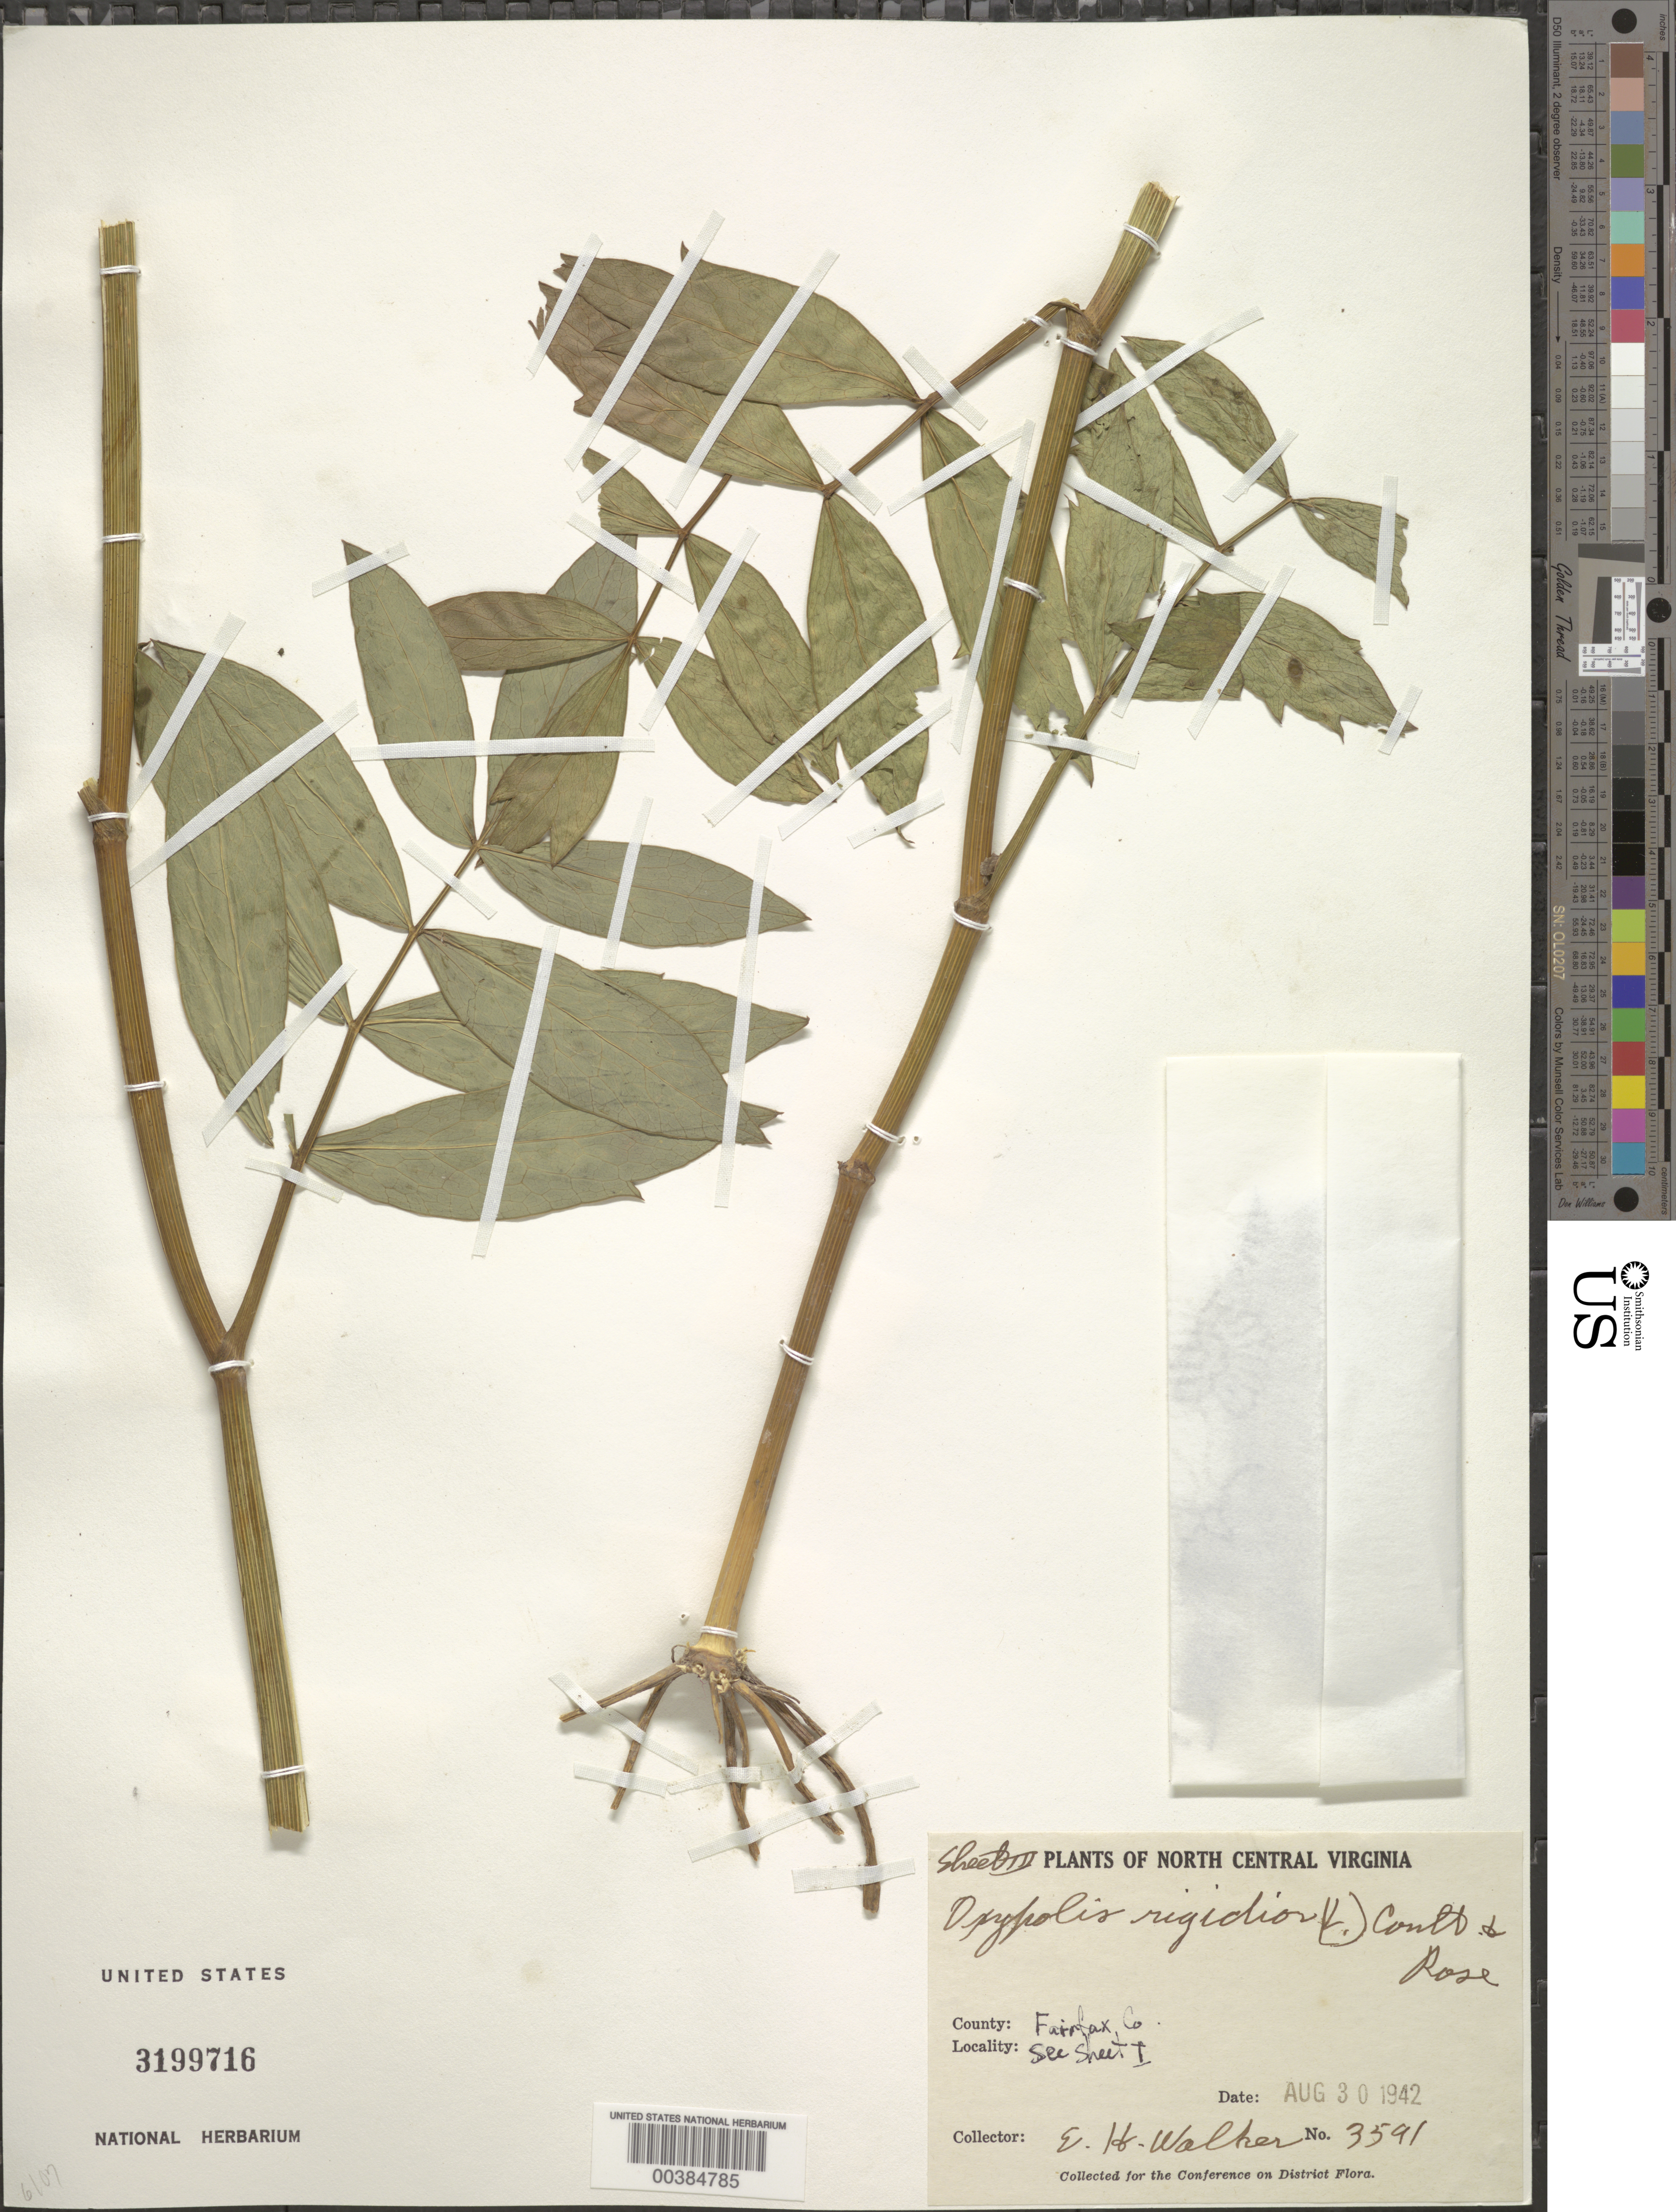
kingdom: Plantae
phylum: Tracheophyta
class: Magnoliopsida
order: Apiales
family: Apiaceae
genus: Oxypolis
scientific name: Oxypolis rigidior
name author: (L.) Raf.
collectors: E. H. Walker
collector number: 3591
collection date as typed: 30 Aug 1942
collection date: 1942-08-30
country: United States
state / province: Virginia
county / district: Fairfax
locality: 5.5 M from Fairfax Court House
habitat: In wet woods by branch of Cherry Run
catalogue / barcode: US 3199716